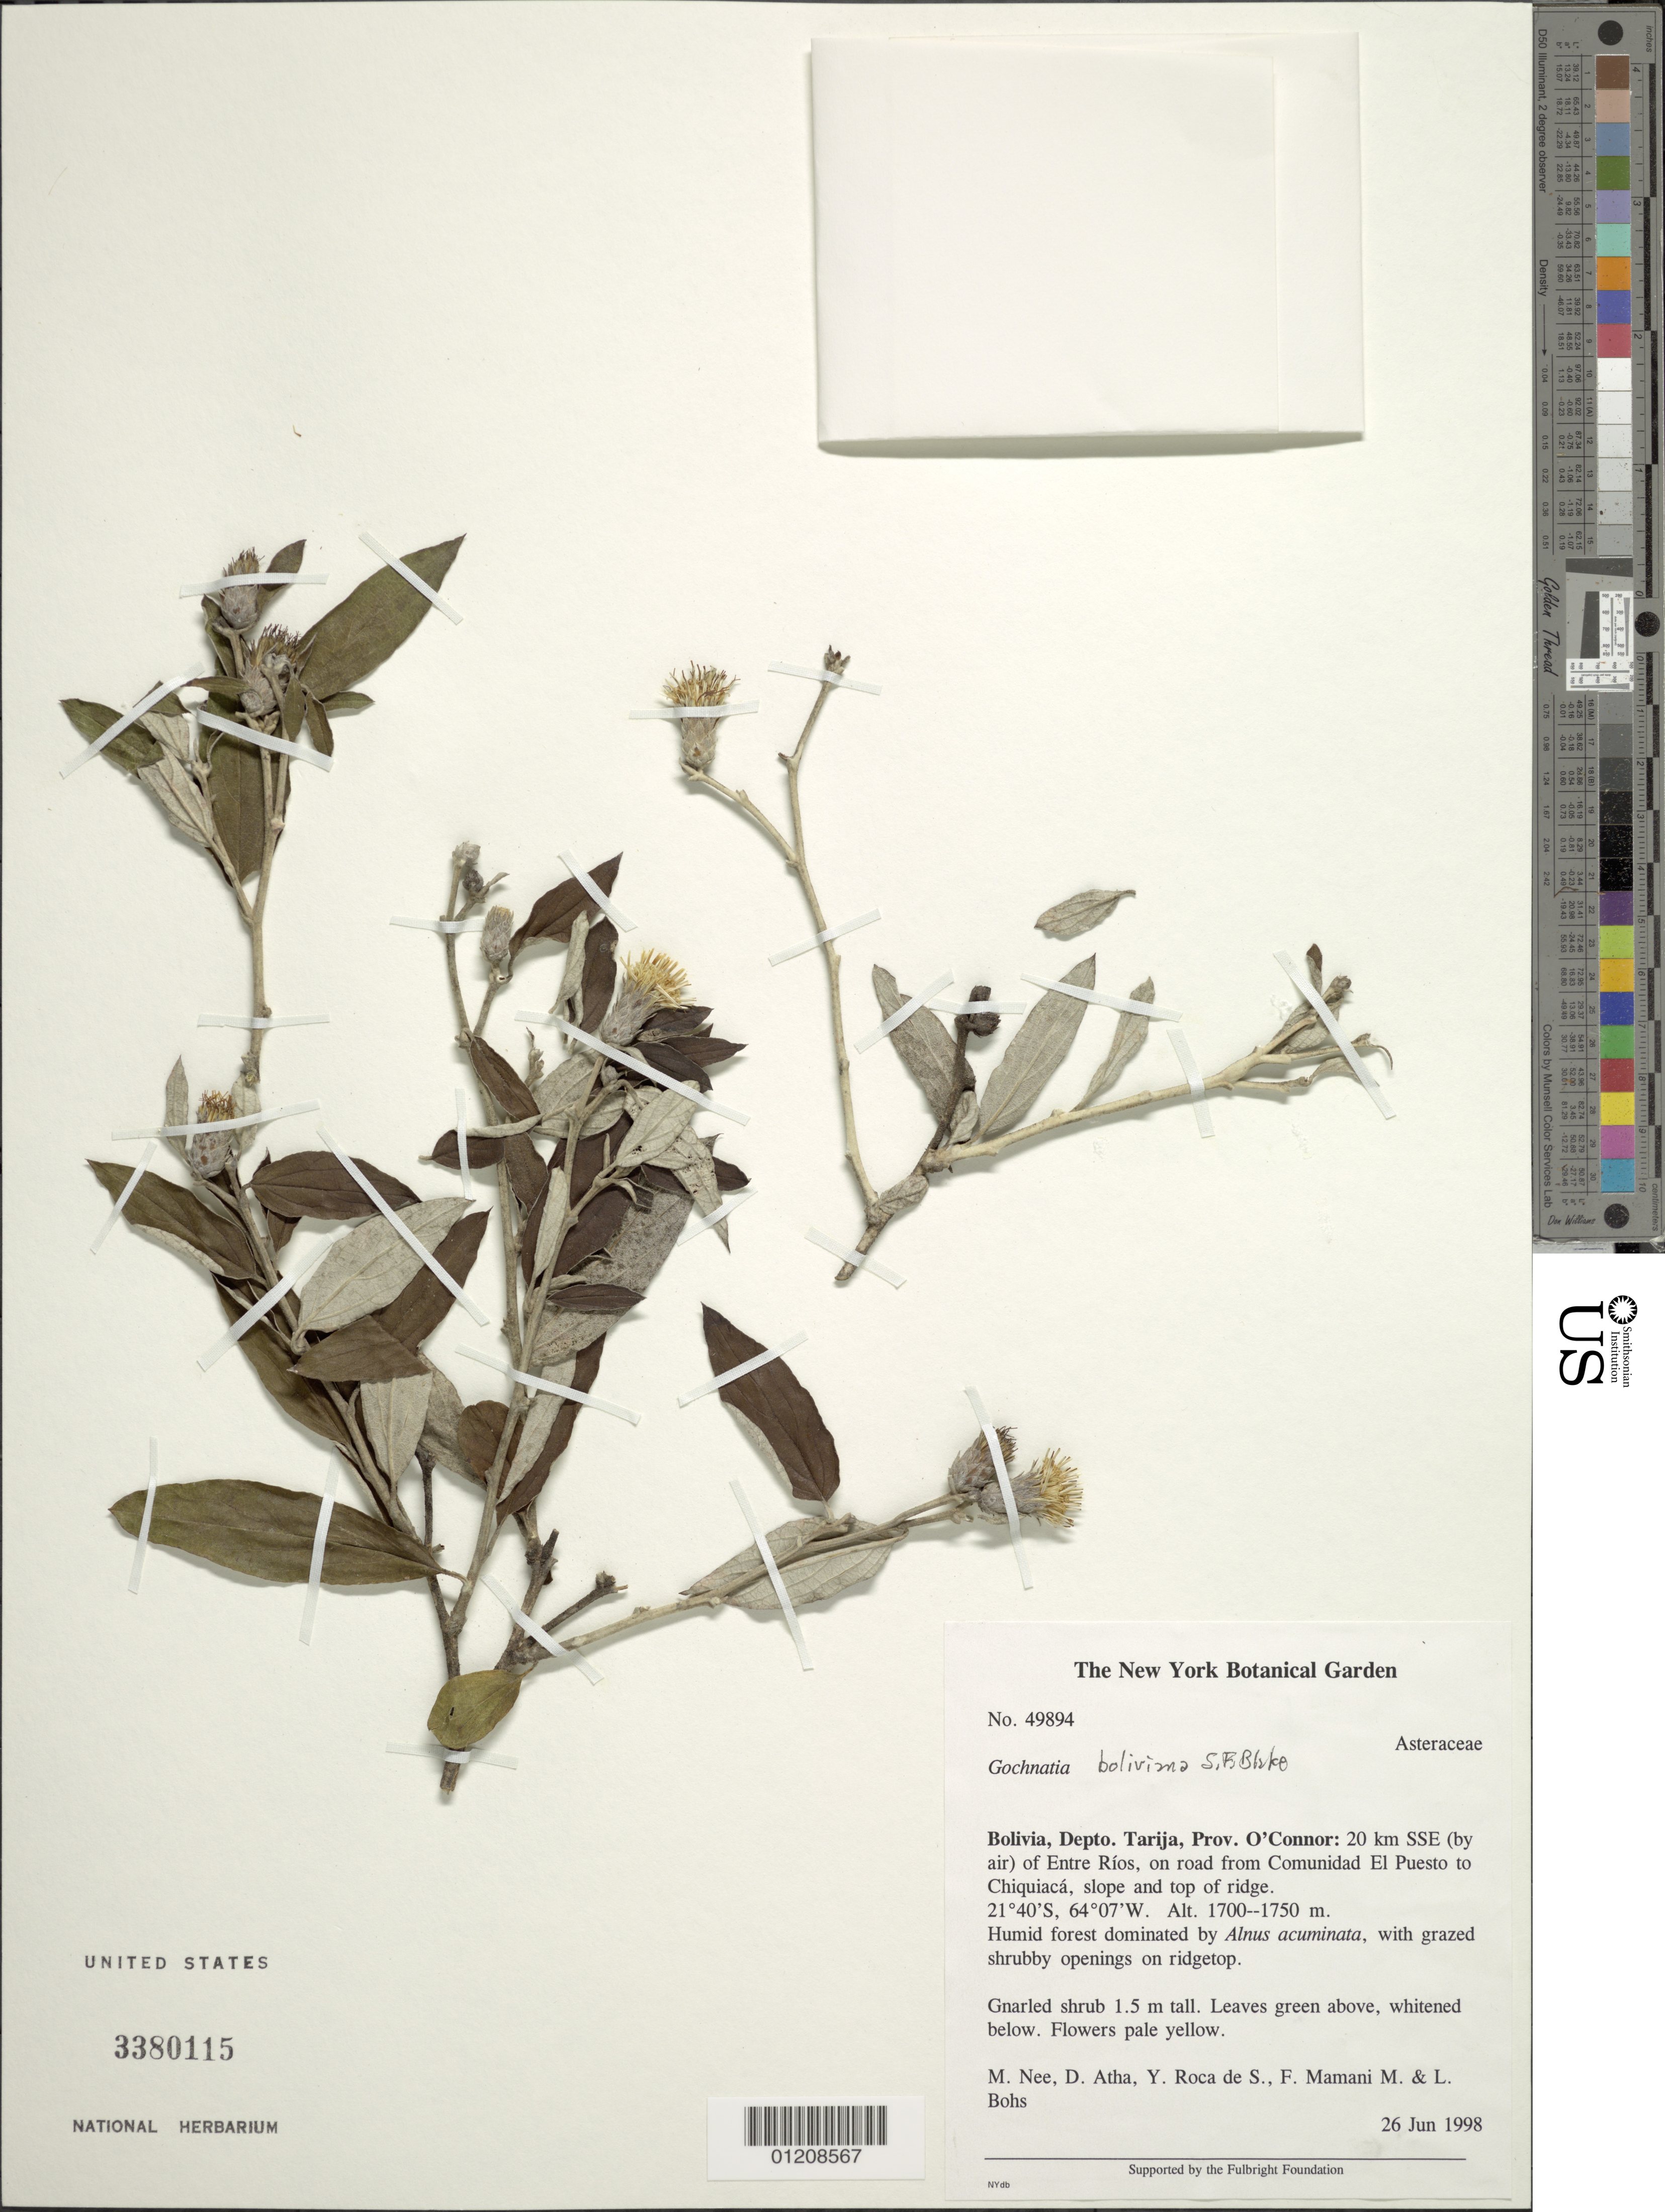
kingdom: Plantae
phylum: Tracheophyta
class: Magnoliopsida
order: Asterales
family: Asteraceae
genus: Gochnatia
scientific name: Gochnatia boliviana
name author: S.F. Blake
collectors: M. Nee, D. Atha, Y. Roca de S., F. Mamani & L. A. Bohs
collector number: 49894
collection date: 1998-06-26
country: Bolivia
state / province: Tarija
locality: Prov. O'Connor: 20 km SSE (by air) of Entre Rios, on road from Comun idad El Puesto to Chiquiaca, slope & tope of ridge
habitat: Humid foest dominated by Alnus acuminata, with grazed shurbby openings on ridgetop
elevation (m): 1700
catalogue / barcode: US 3380115